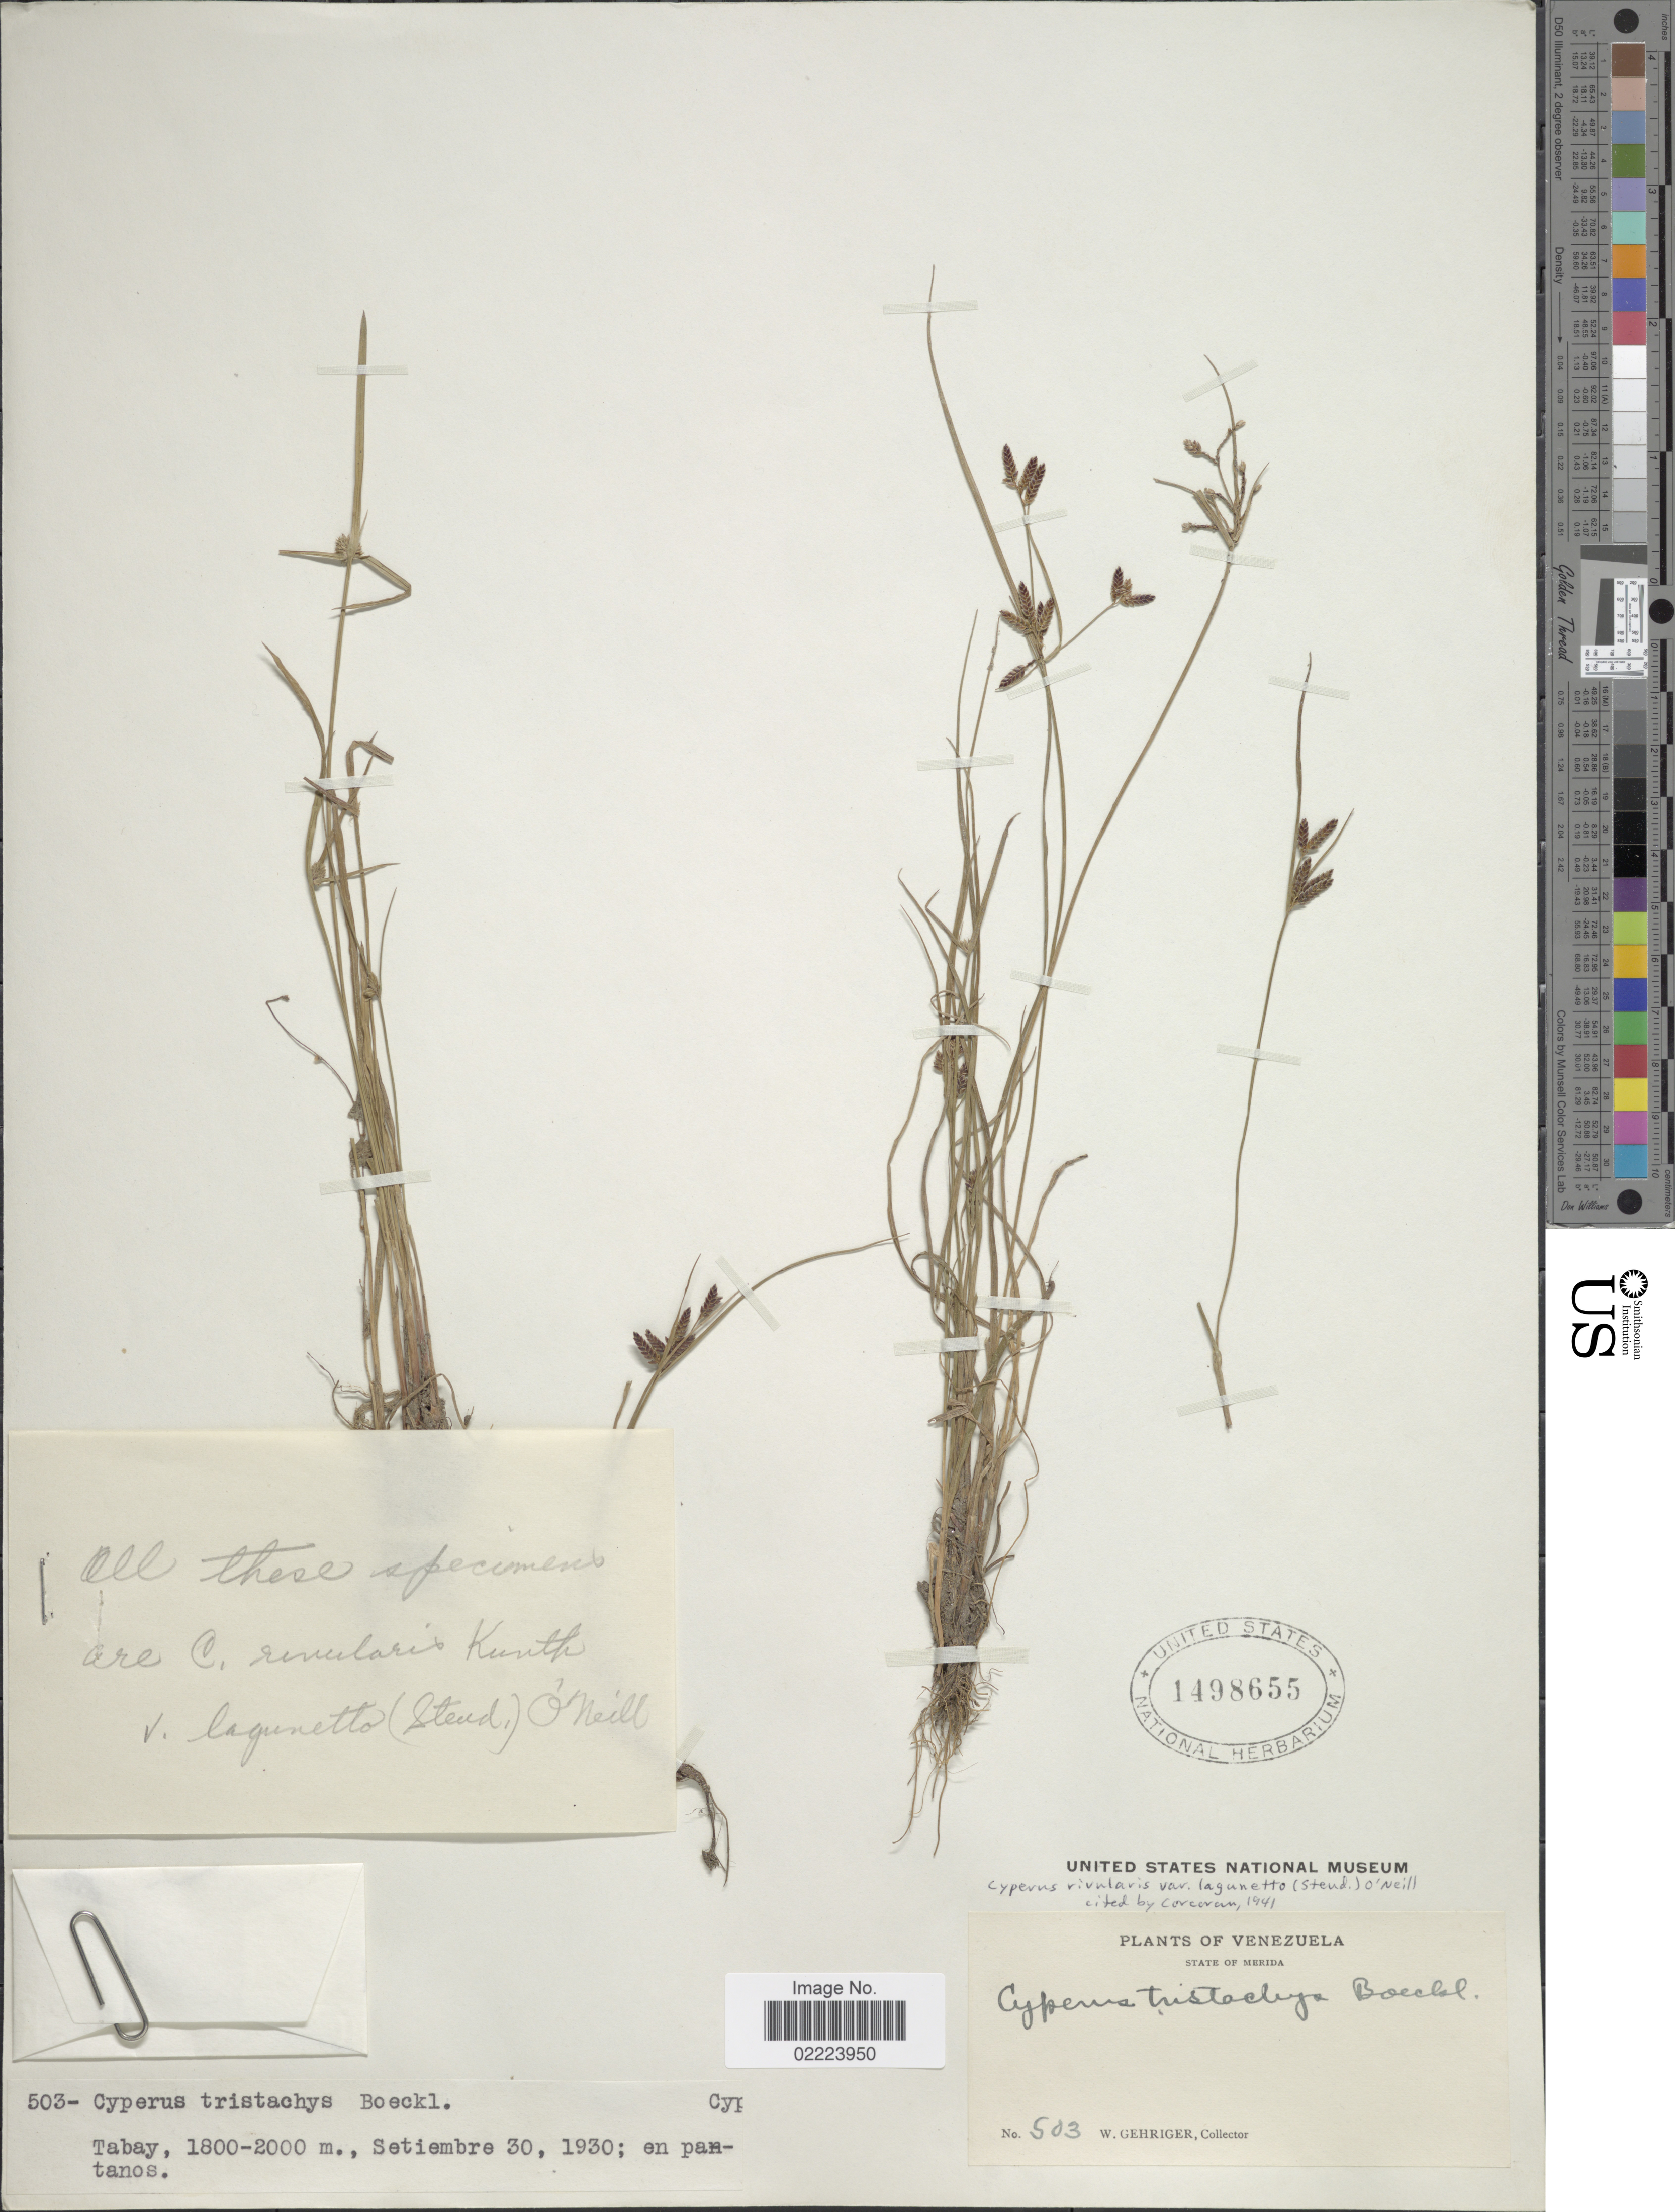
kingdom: Plantae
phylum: Tracheophyta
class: Liliopsida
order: Poales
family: Cyperaceae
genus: Cyperus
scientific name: Cyperus bipartitus Torr.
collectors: W. Gehriger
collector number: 503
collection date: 1930-09-30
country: Venezuela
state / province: Mérida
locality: State of Merida, Tabay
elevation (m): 1800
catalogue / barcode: US 1498655